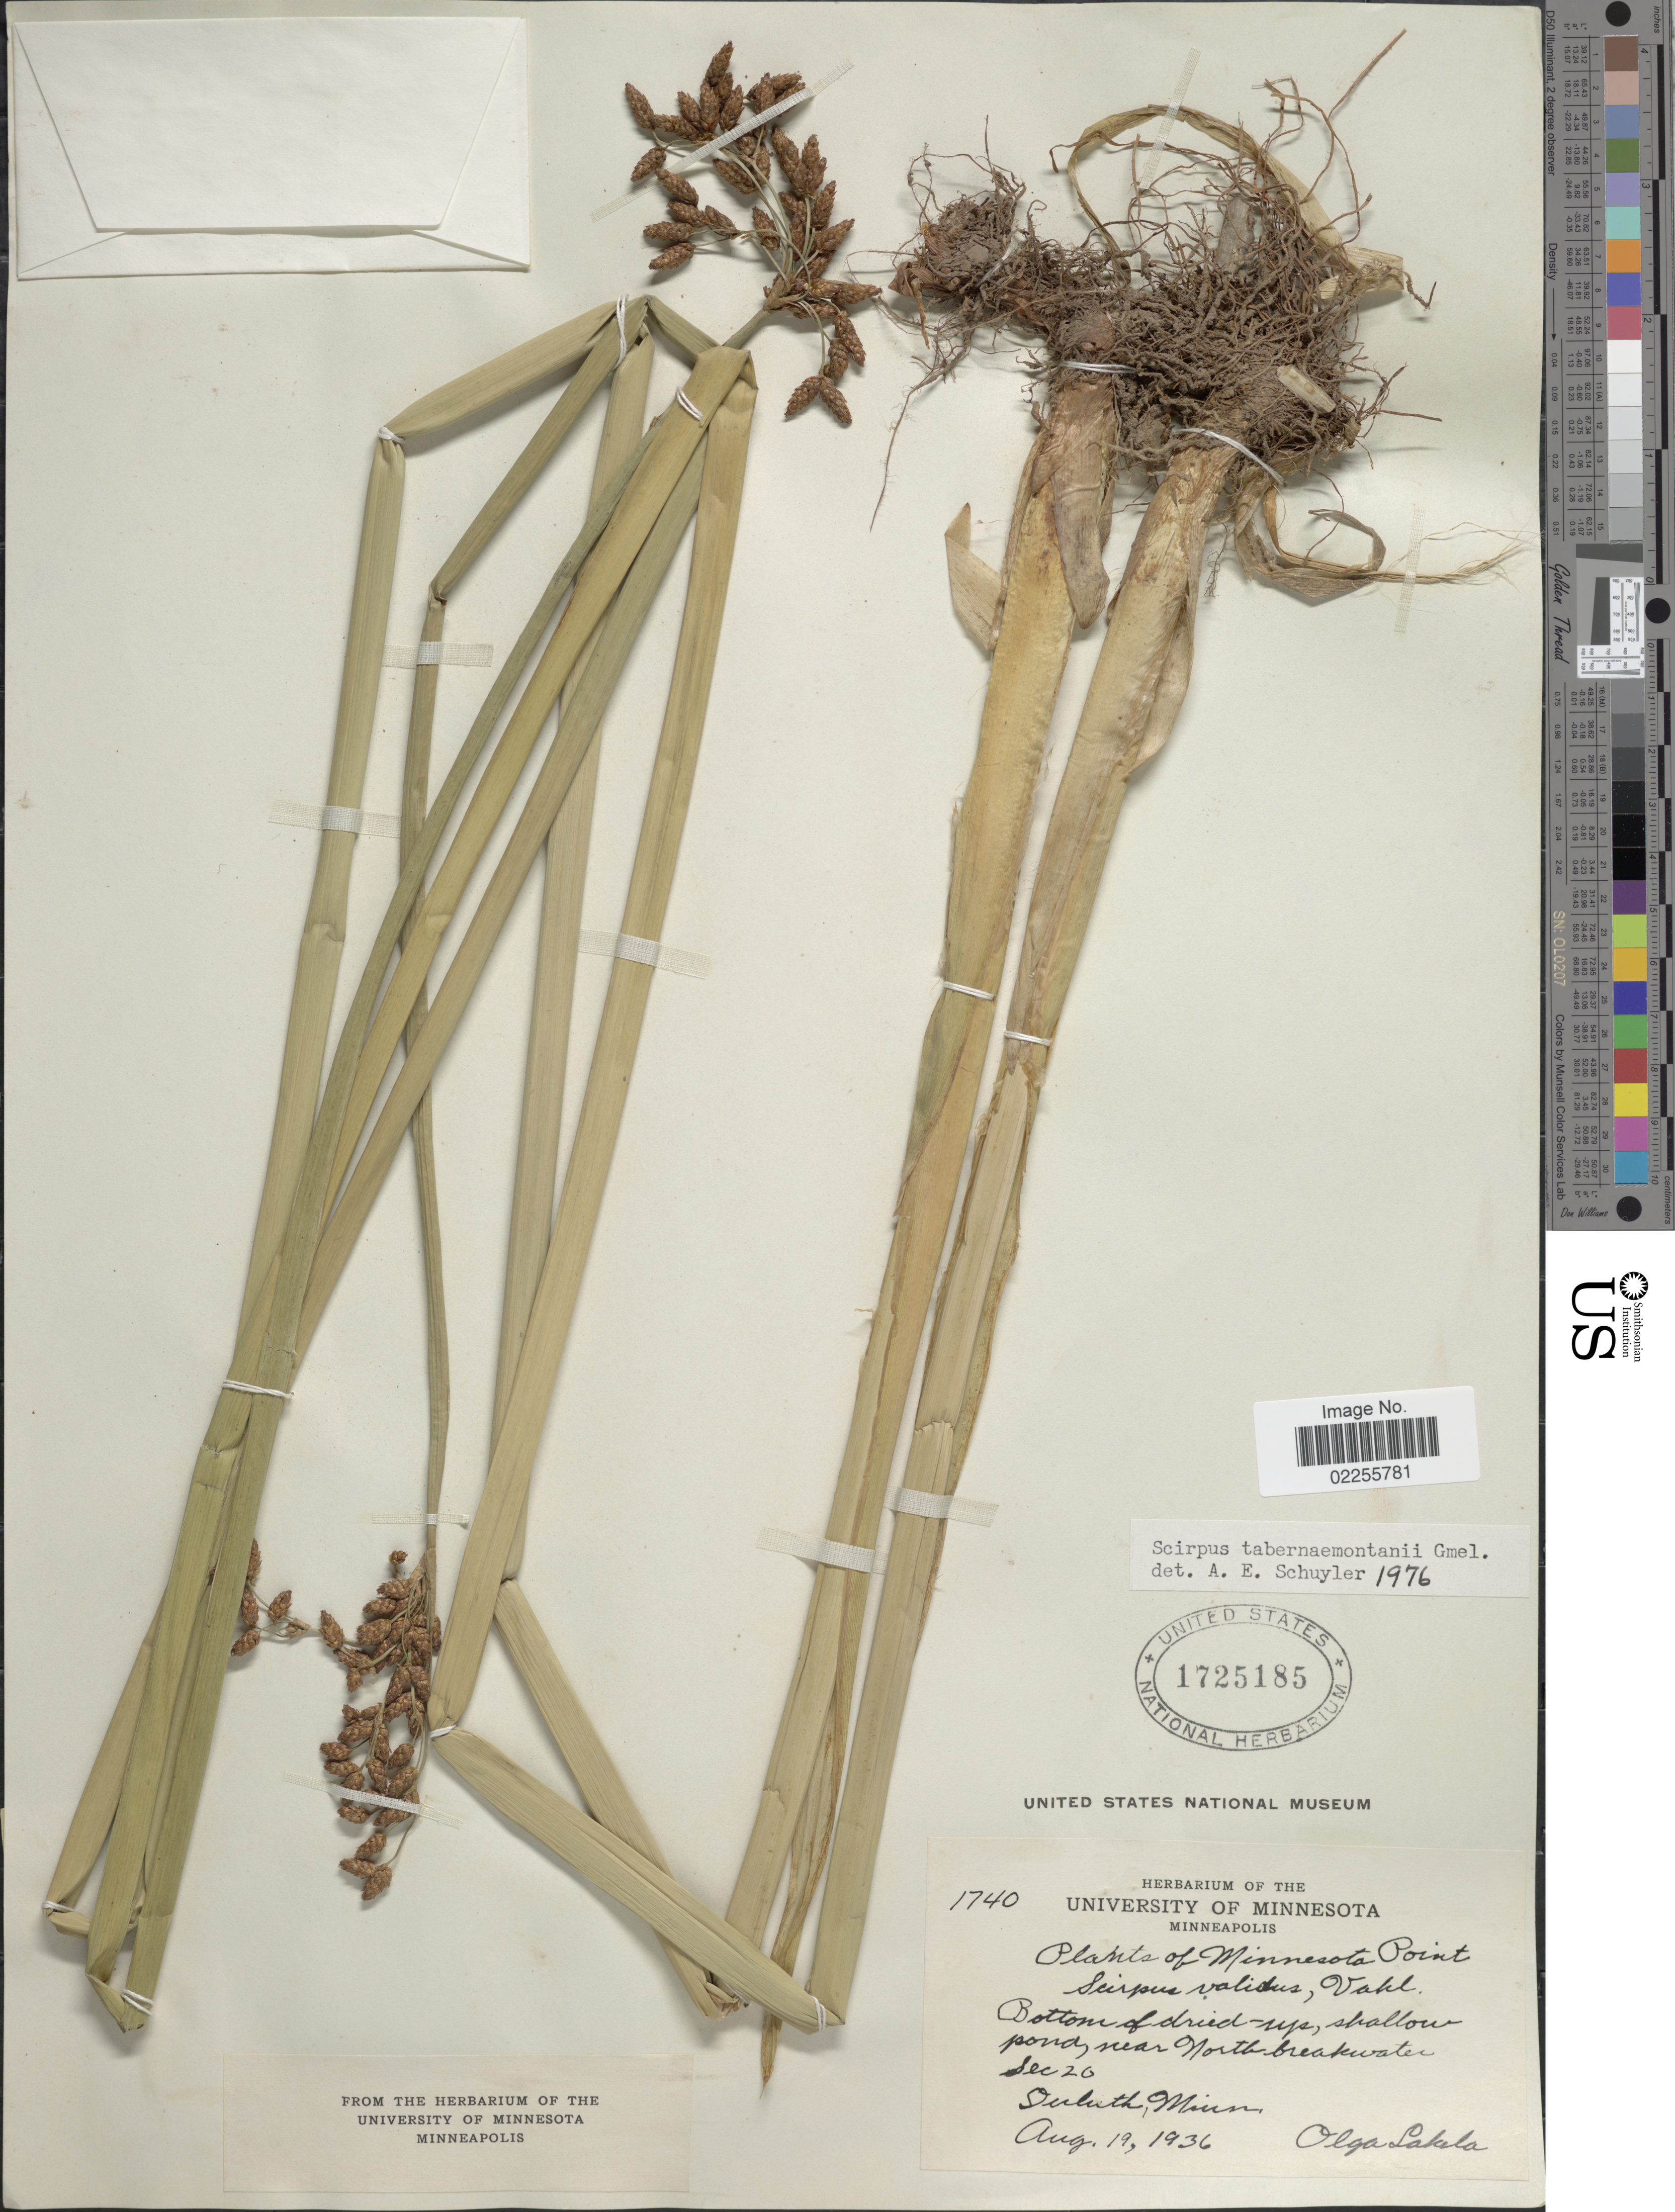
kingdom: Plantae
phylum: Tracheophyta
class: Liliopsida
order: Poales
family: Cyperaceae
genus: Schoenoplectus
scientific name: Schoenoplectus tabernaemontani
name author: (C.C. Gmel.) Palla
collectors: O. K. Lakela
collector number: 1740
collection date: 1936-08-19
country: United States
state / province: Minnesota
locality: Bottom of dried-up, shallow pond, near North breakwater Sec 26, Duluth.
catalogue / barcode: US 1725185